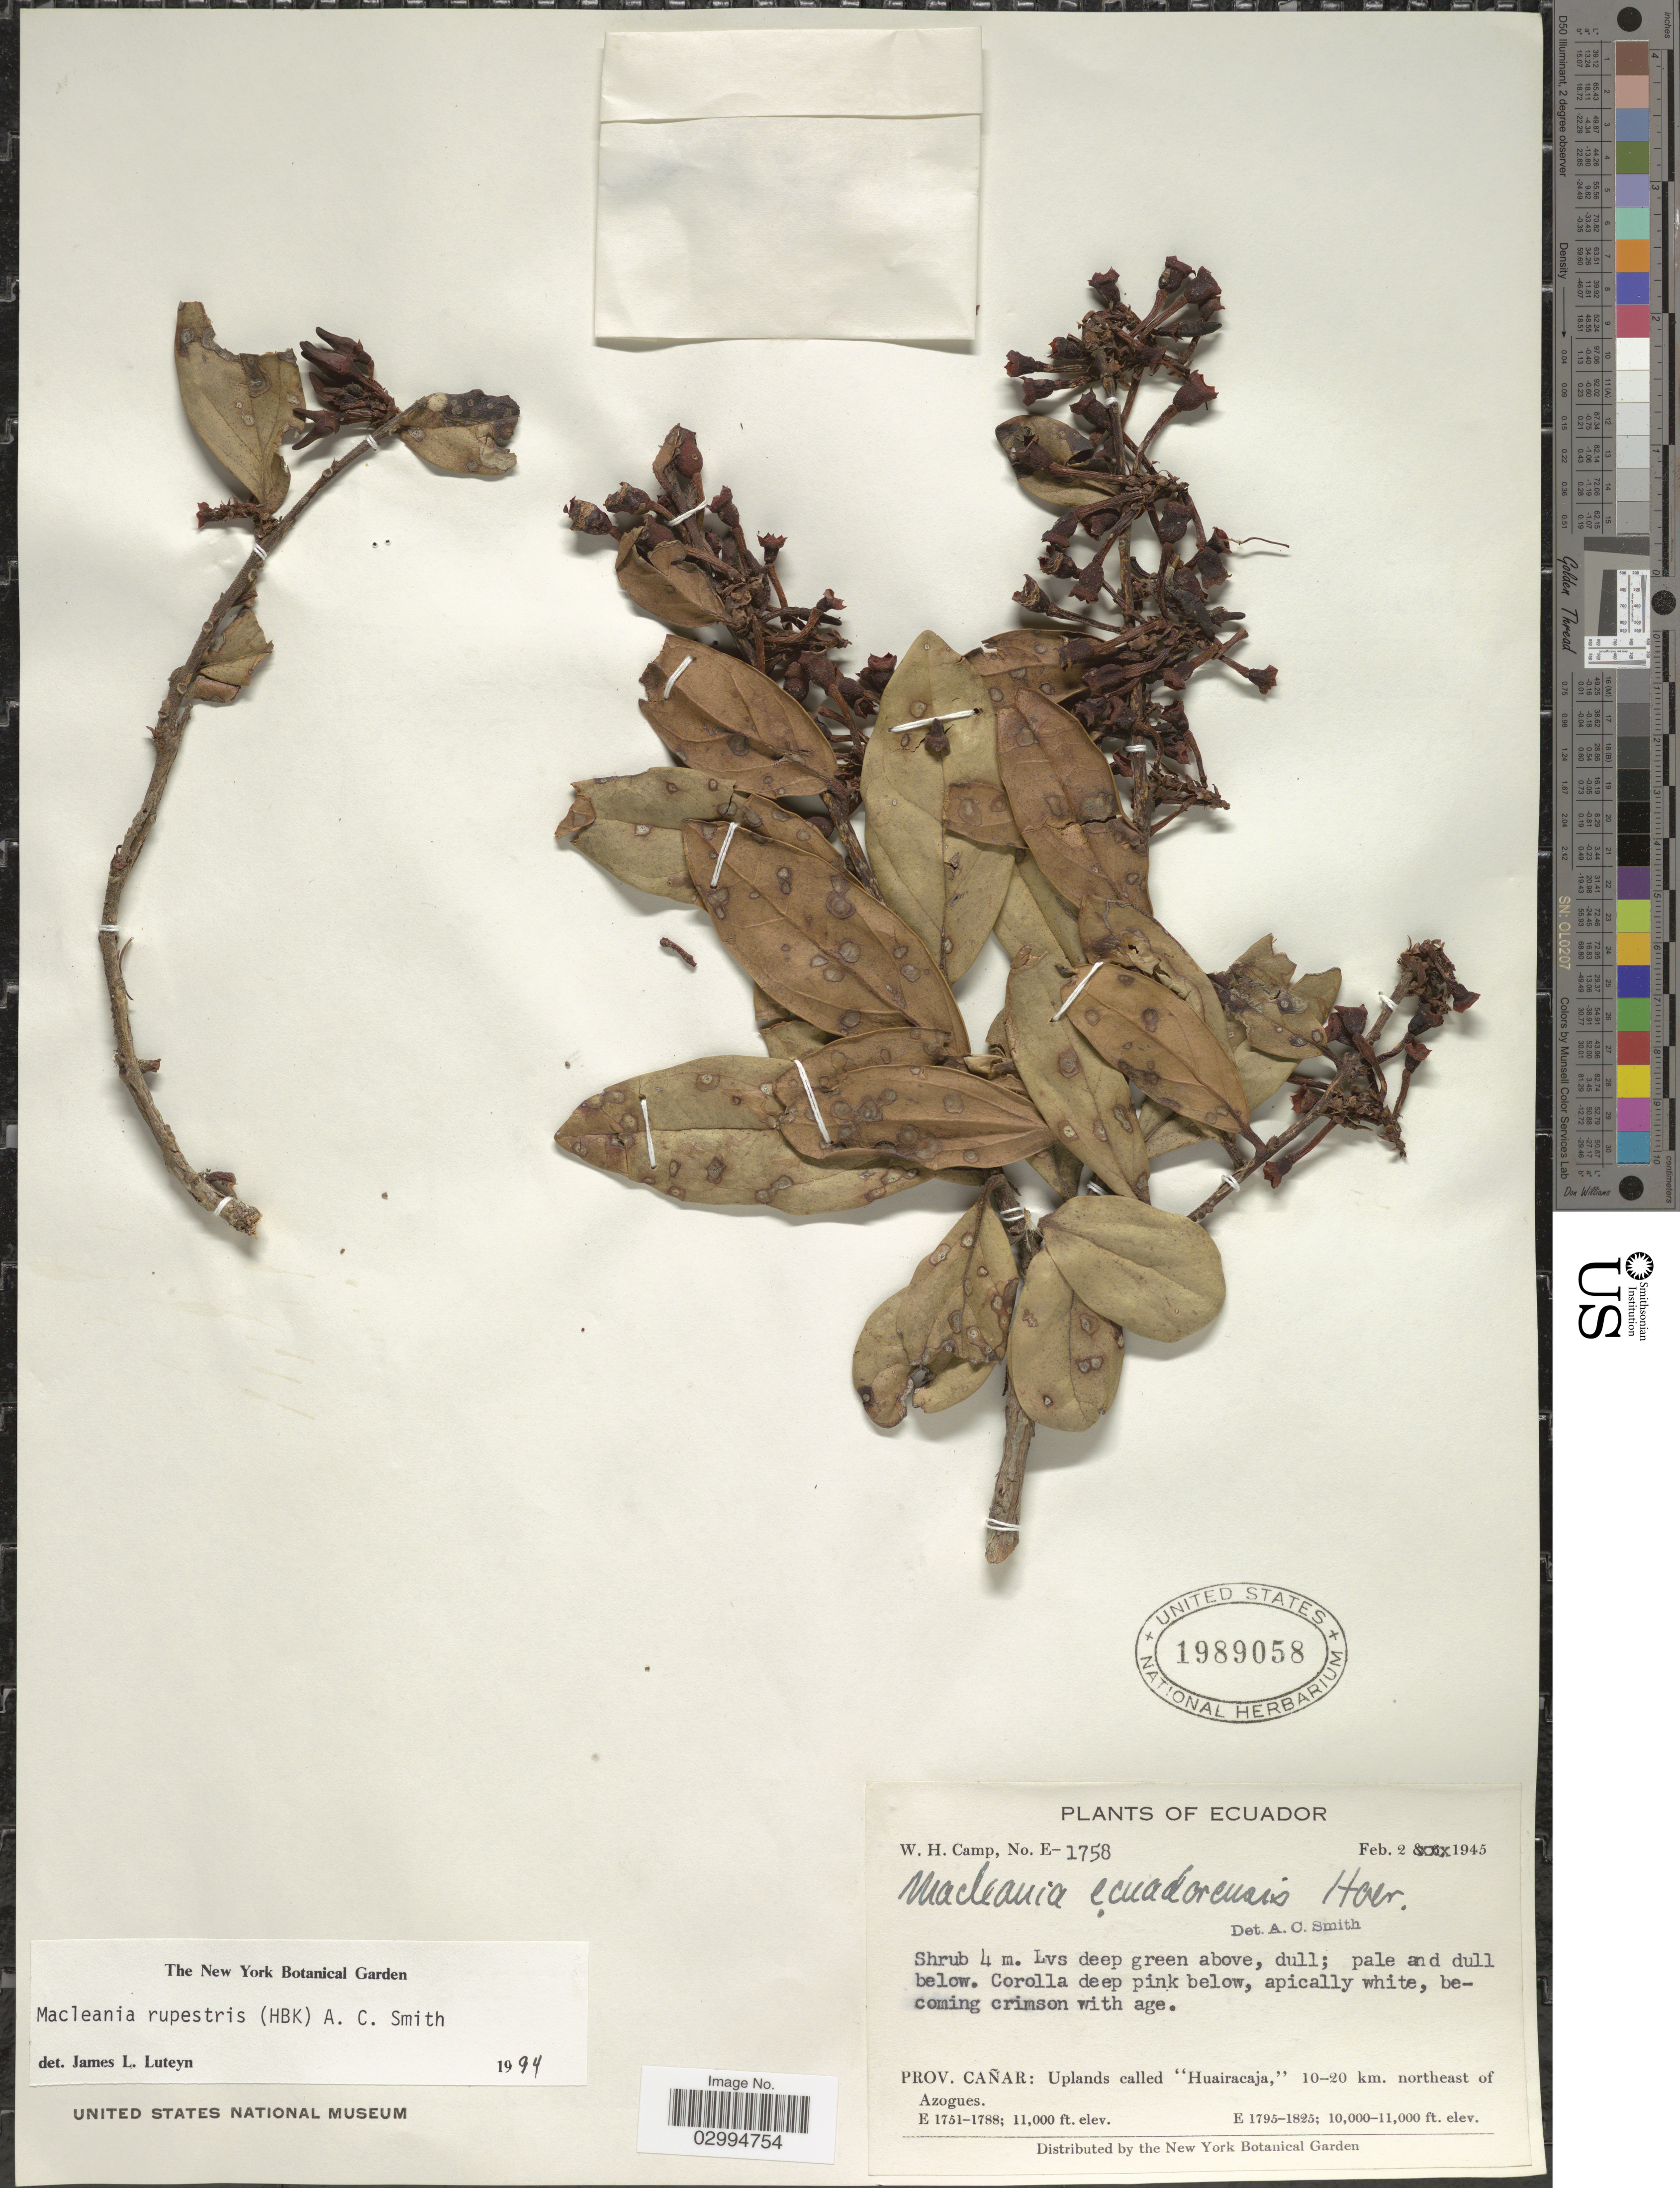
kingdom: Plantae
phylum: Tracheophyta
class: Magnoliopsida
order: Ericales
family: Ericaceae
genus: Macleania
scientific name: Macleania rupestris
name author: (Kunth) A.C. Sm.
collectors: W. H. Camp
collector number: E-1758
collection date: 1945-02-02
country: Ecuador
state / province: Cañar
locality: Uplands called "Huairacaja," 10-20 km. northeast of Azogues.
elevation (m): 3048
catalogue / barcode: US 1989058